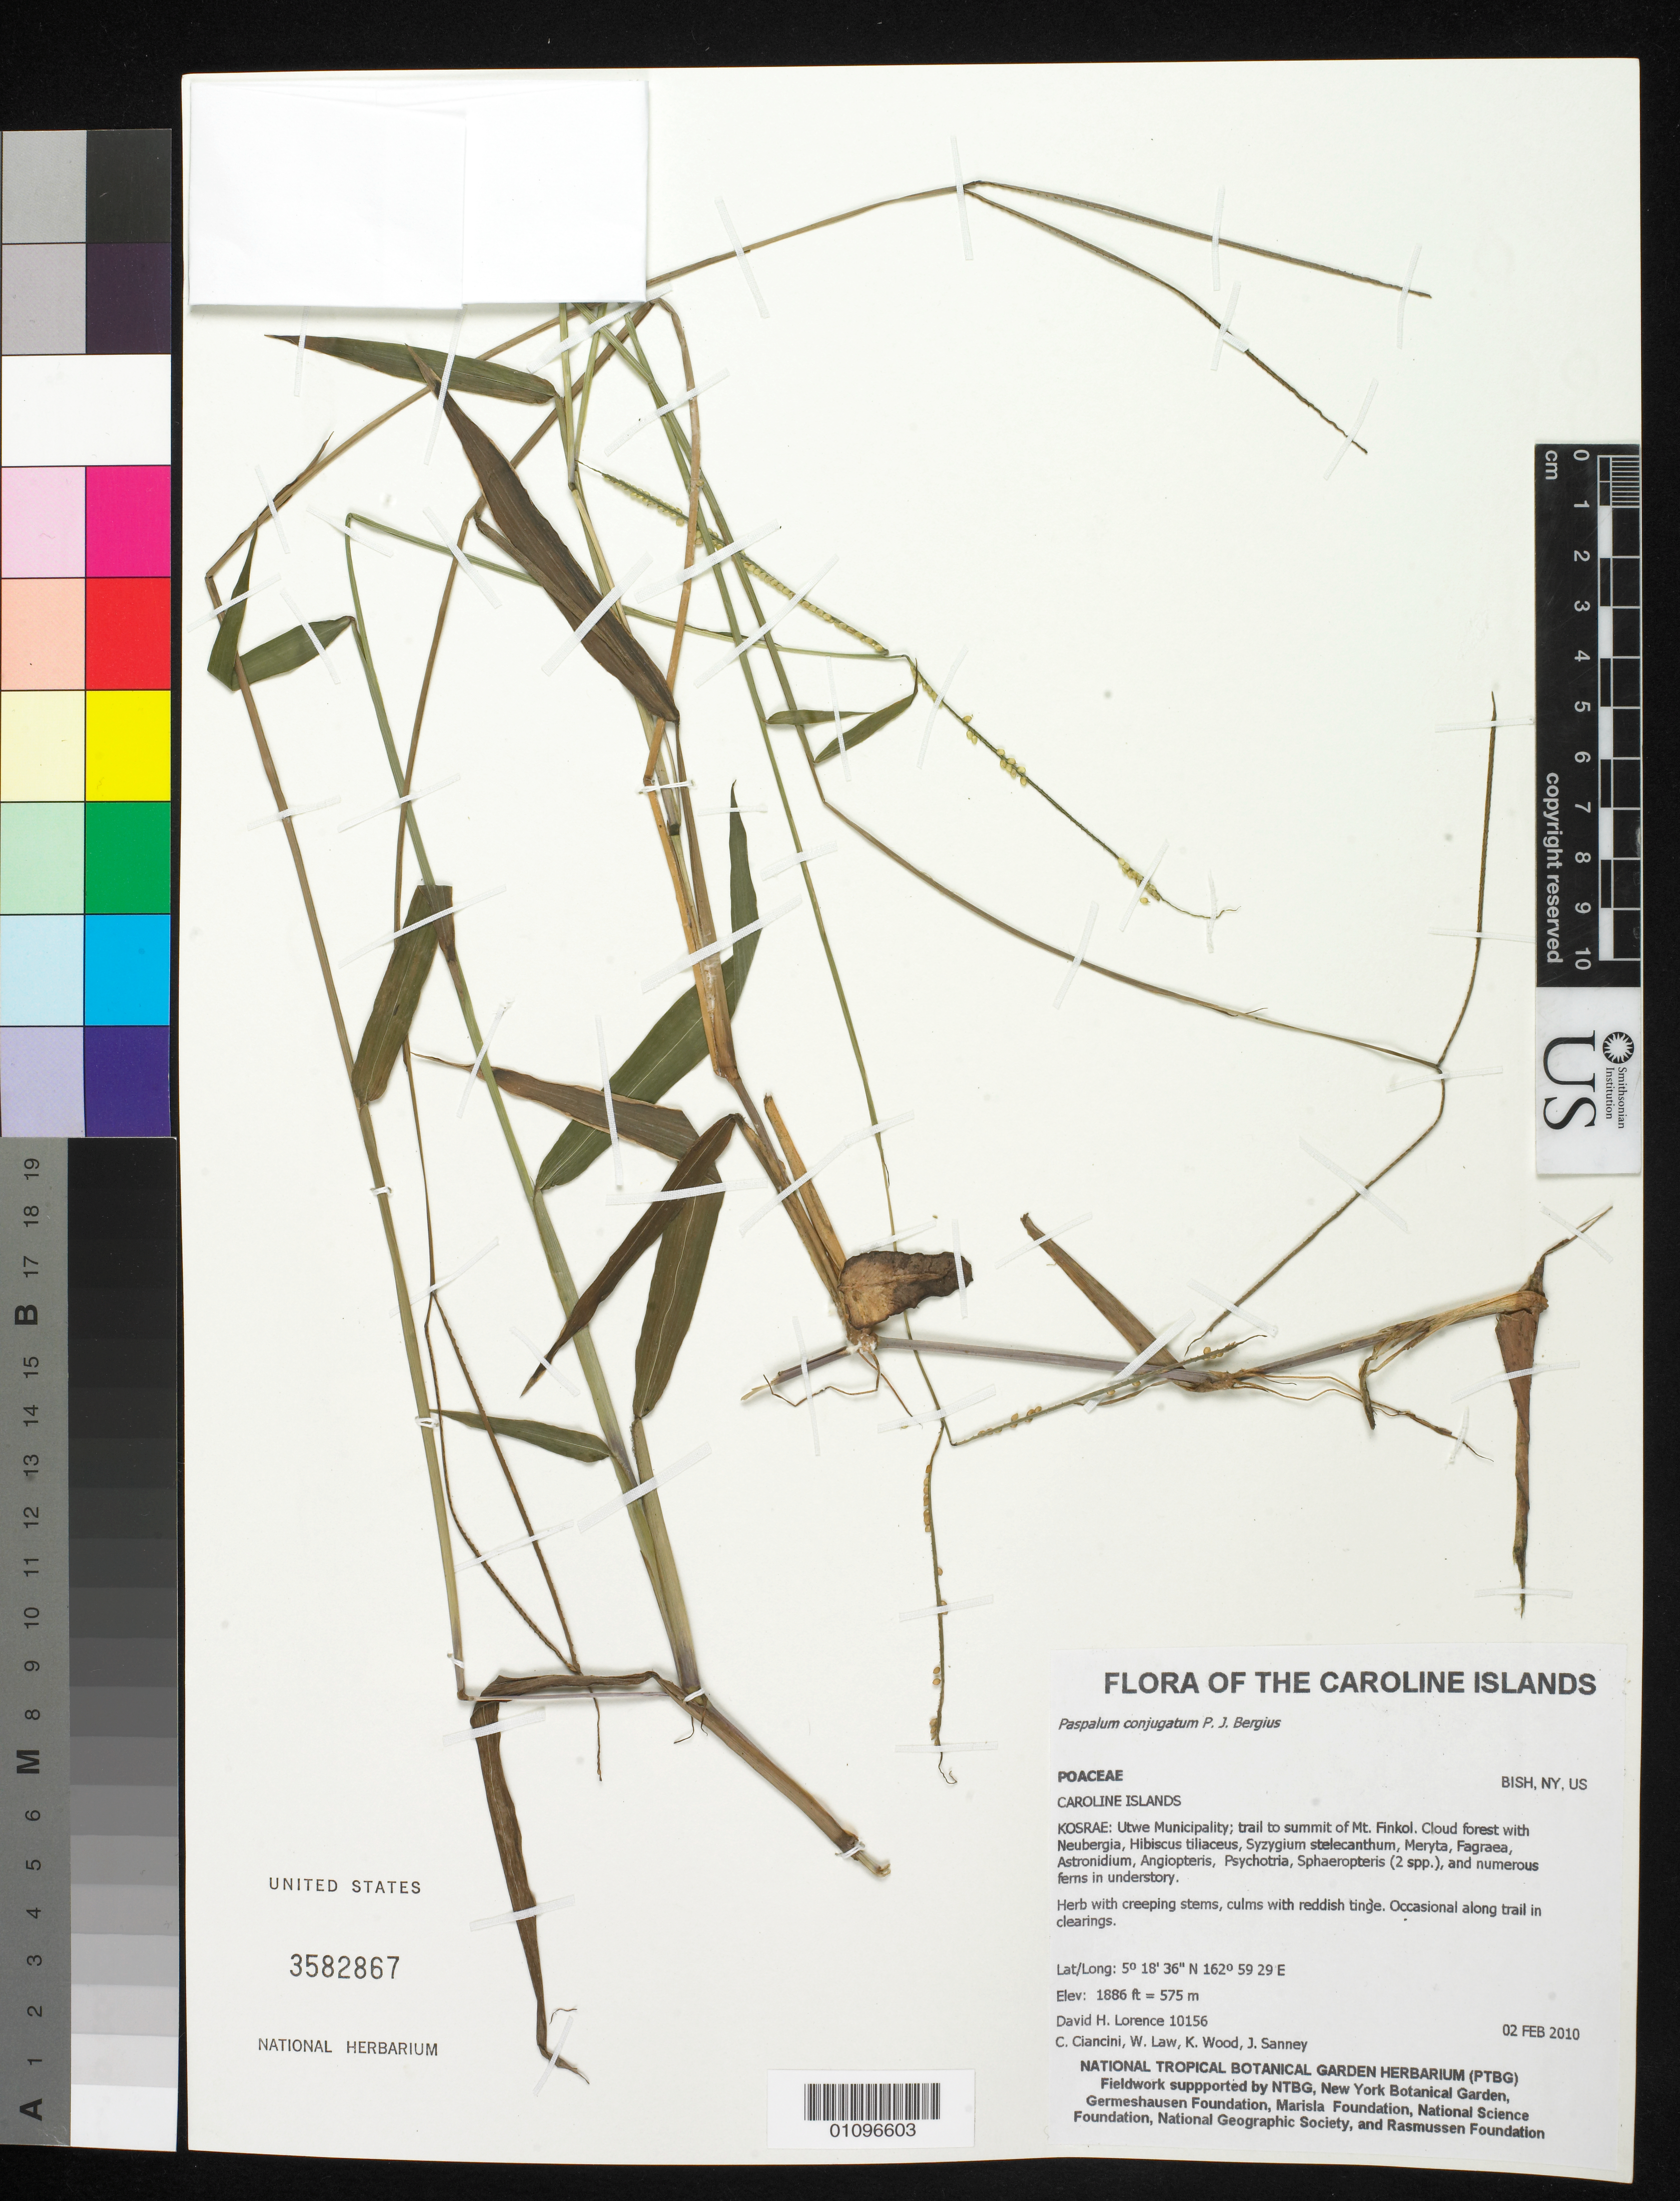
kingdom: Plantae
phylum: Tracheophyta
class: Liliopsida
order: Poales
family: Poaceae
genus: Paspalum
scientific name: Paspalum conjugatum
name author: P.J. Bergius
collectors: D. Lorence, C. Ciancini, W. Law, K. R. Wood & J. Sanney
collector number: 10156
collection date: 2010-02-02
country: Micronesia, Federated States of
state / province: Kosrae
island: Kosrae [Kusaie]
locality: Utwe municipality, trail to summit of Mt. Finkol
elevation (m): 575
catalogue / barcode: US 3582867